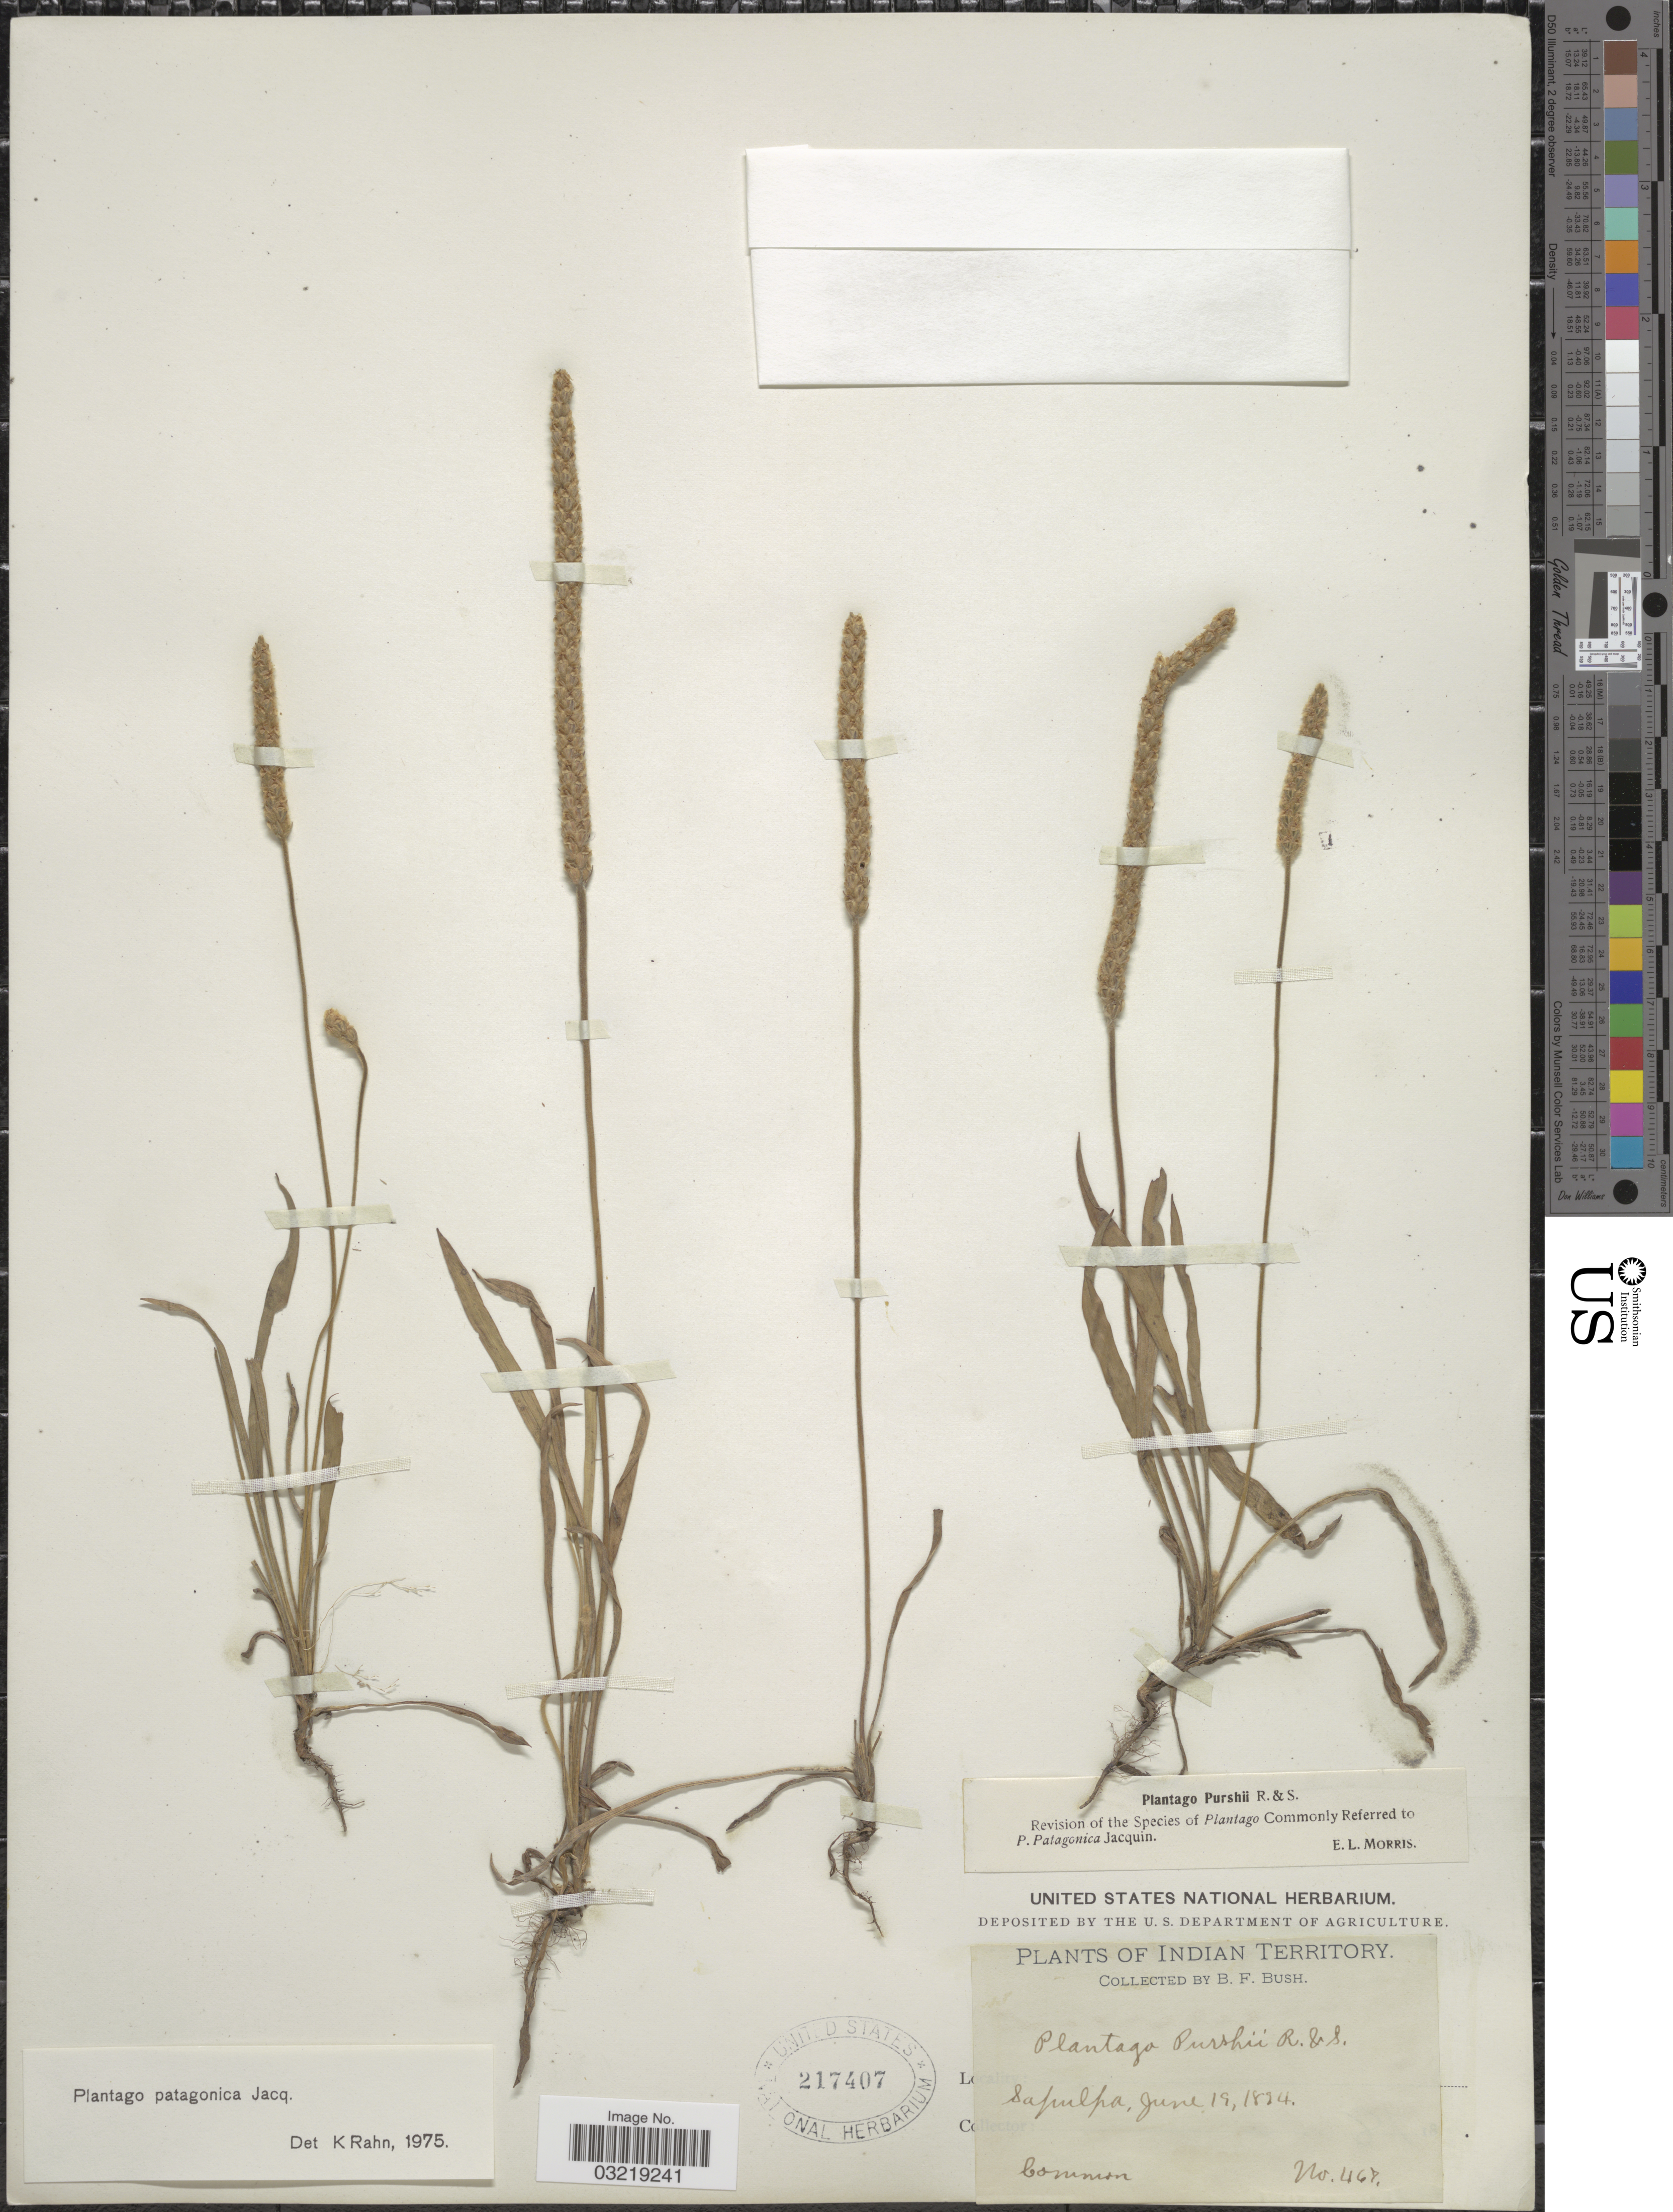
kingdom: Plantae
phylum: Tracheophyta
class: Magnoliopsida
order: Lamiales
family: Plantaginaceae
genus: Plantago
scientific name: Plantago patagonica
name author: Jacq.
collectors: B. F. Bush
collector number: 467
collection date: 1894-06-19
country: United States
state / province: Oklahoma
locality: Indian Territory. Sapulpa.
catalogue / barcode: US 217407